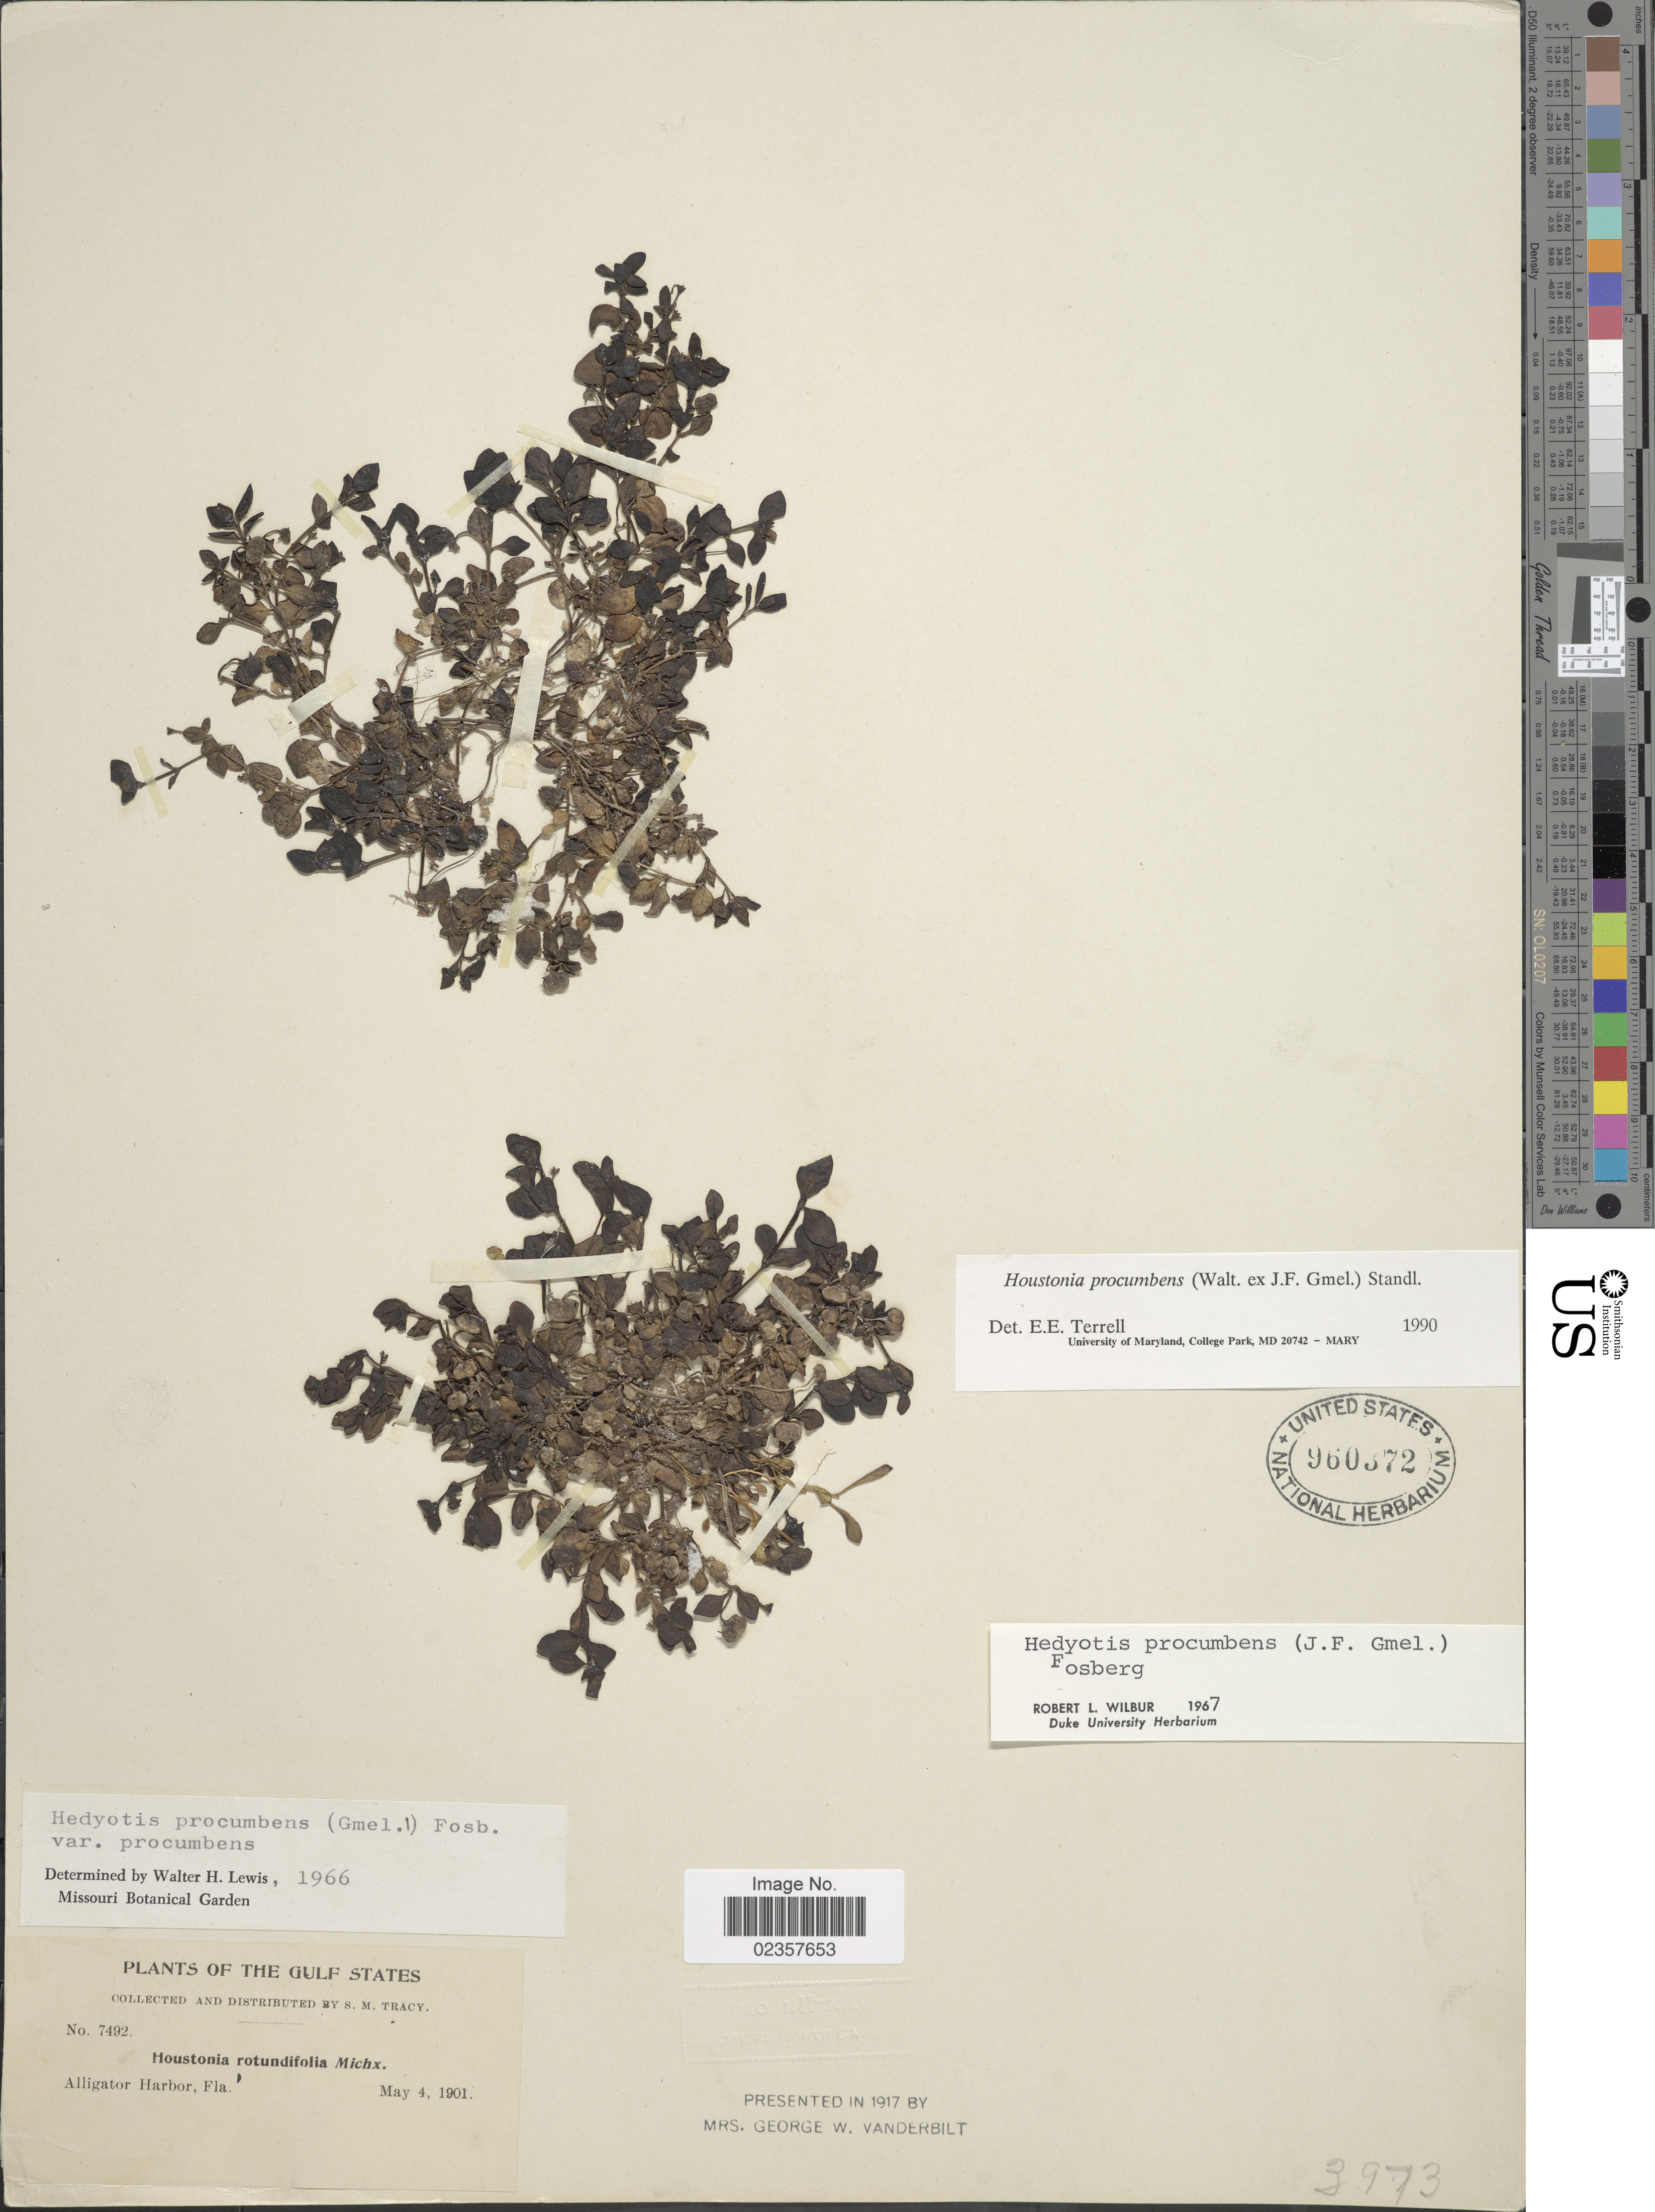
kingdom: Plantae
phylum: Tracheophyta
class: Magnoliopsida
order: Gentianales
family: Rubiaceae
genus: Houstonia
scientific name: Houstonia procumbens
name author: (Walter ex J.F. Gmel.) Standl.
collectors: S. M. Tracy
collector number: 7492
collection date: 1901-05-04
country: United States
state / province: Florida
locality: The Gulf States, Alligator Harbor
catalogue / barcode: US 960372